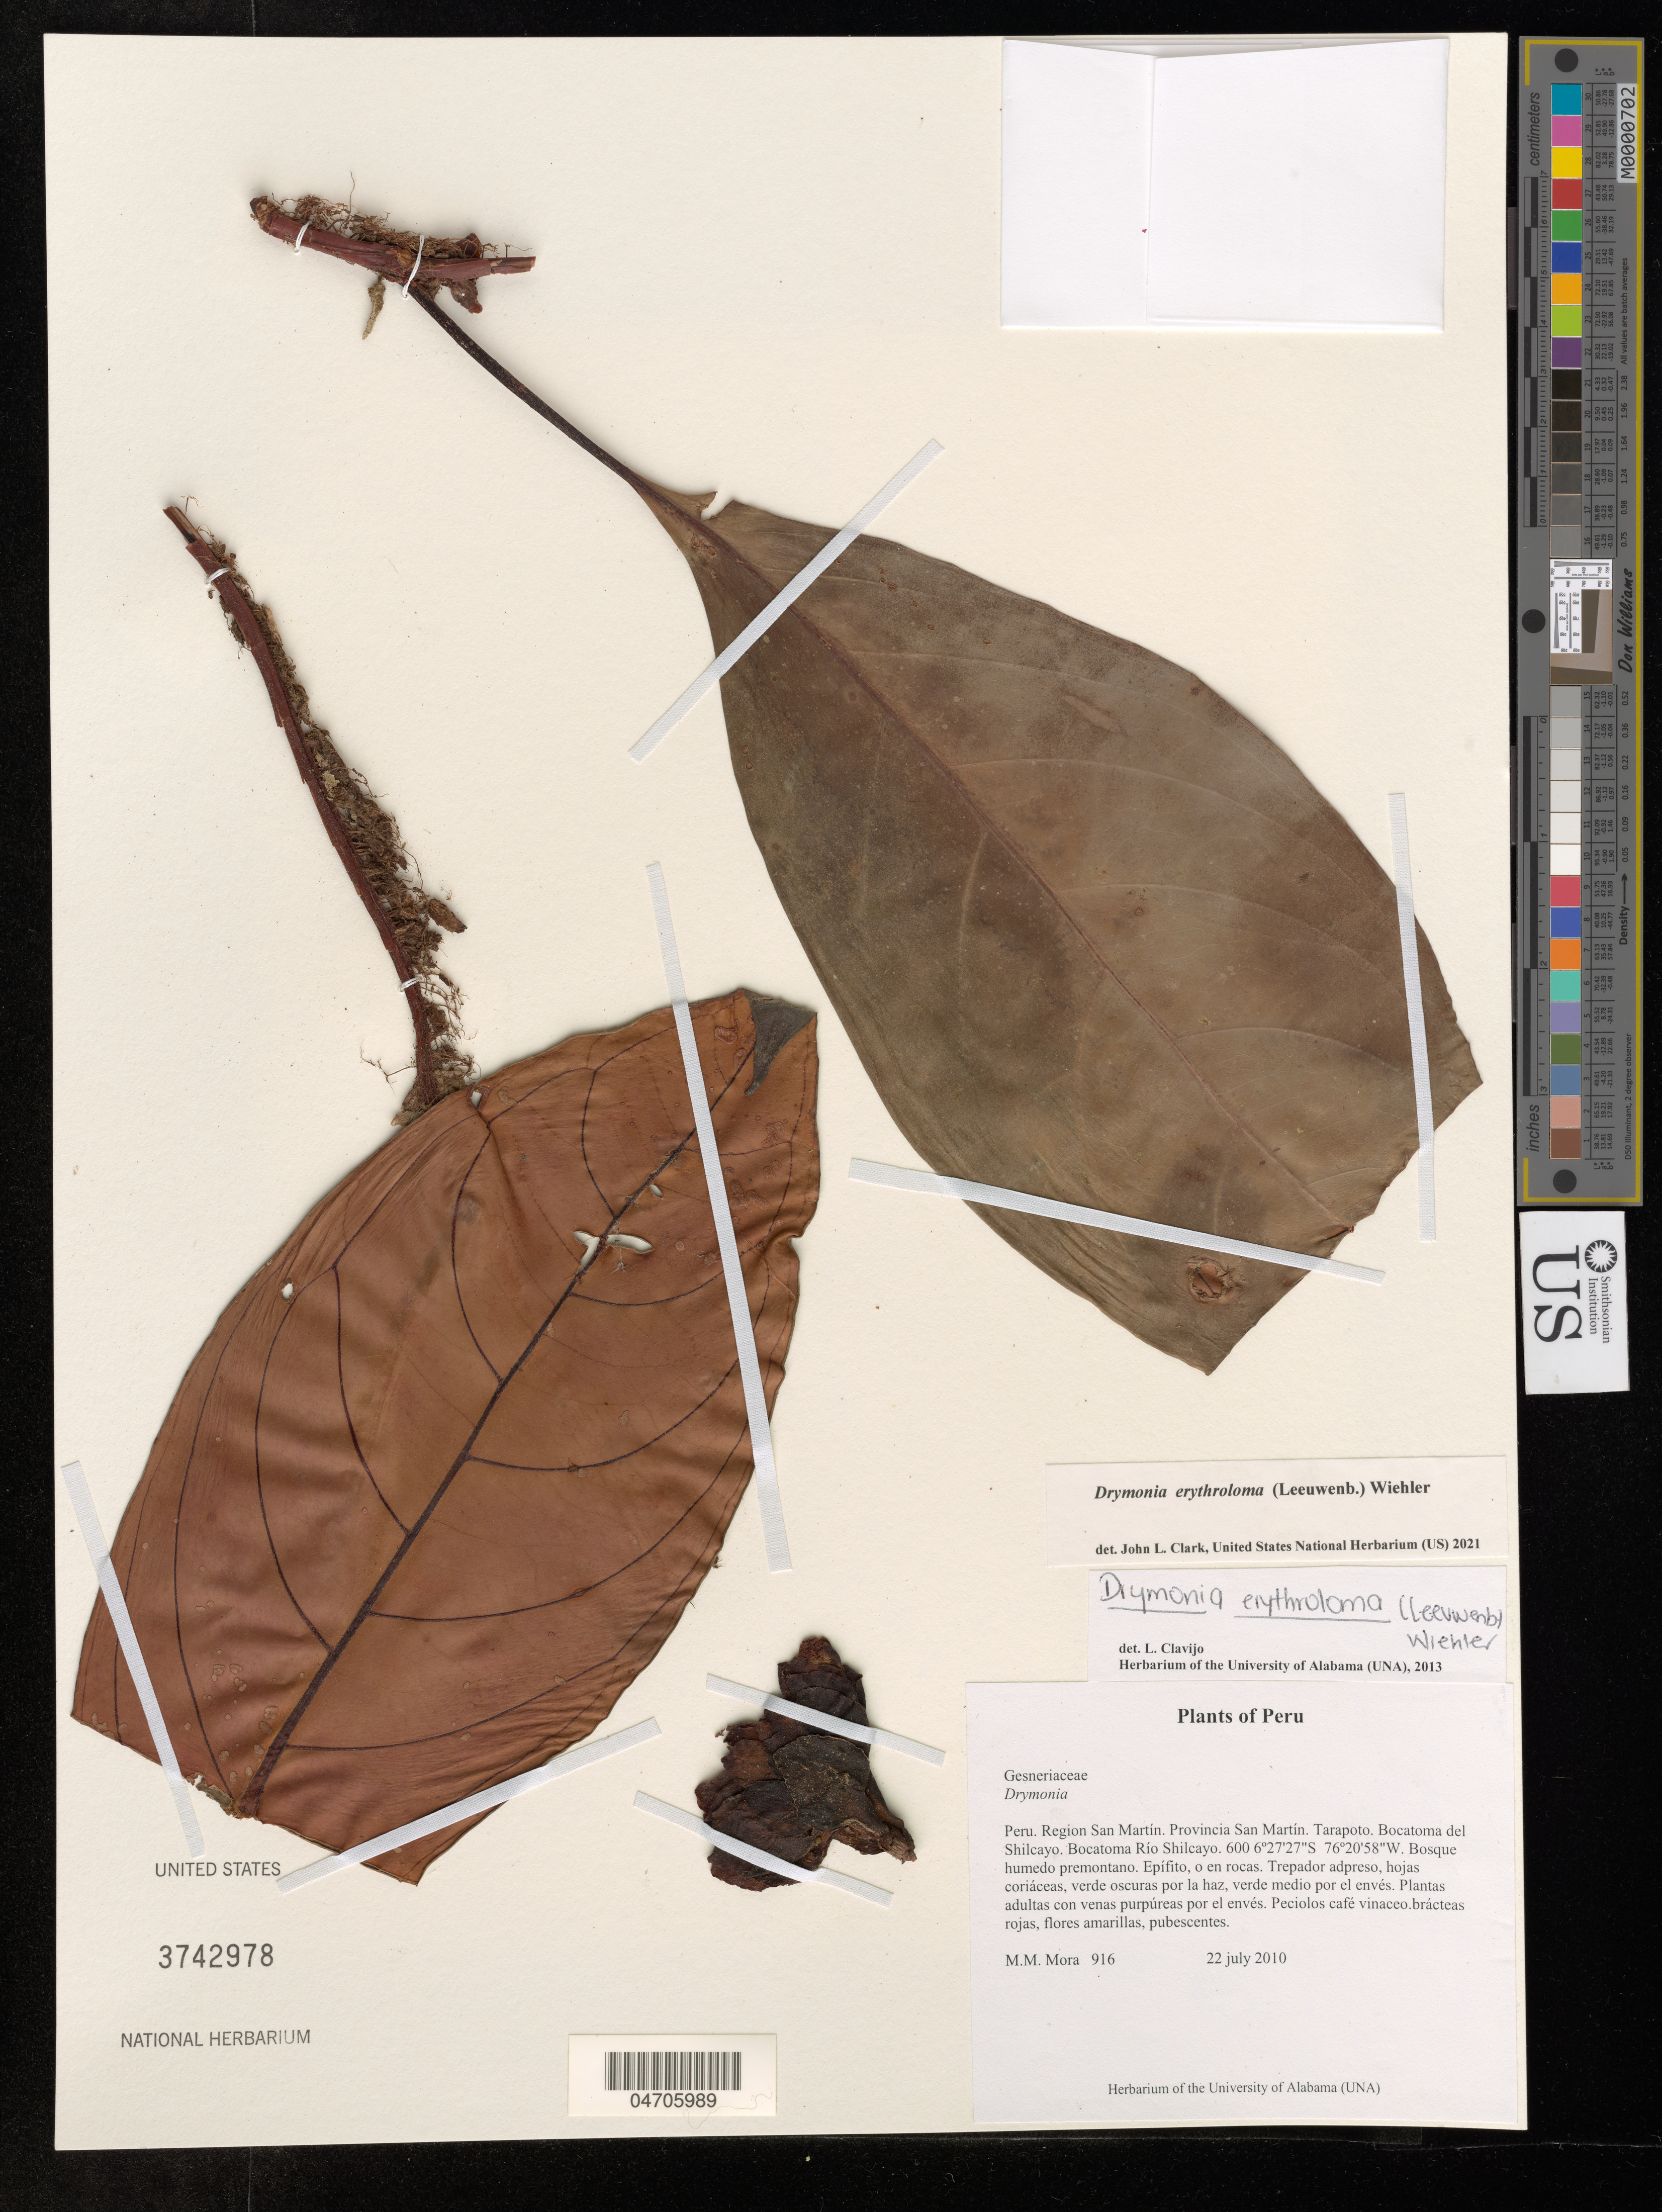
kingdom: Plantae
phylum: Tracheophyta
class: Magnoliopsida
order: Lamiales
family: Gesneriaceae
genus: Drymonia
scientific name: Drymonia erythroloma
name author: (Leeuwenb.) Wiehler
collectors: M. Mora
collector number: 916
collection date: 2010-07-22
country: Peru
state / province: San Martin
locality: Region San Martín. Tarapoto. Bocatoma del Shilcayo. Bocatoma Río Shilcayo.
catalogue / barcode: US 3742978